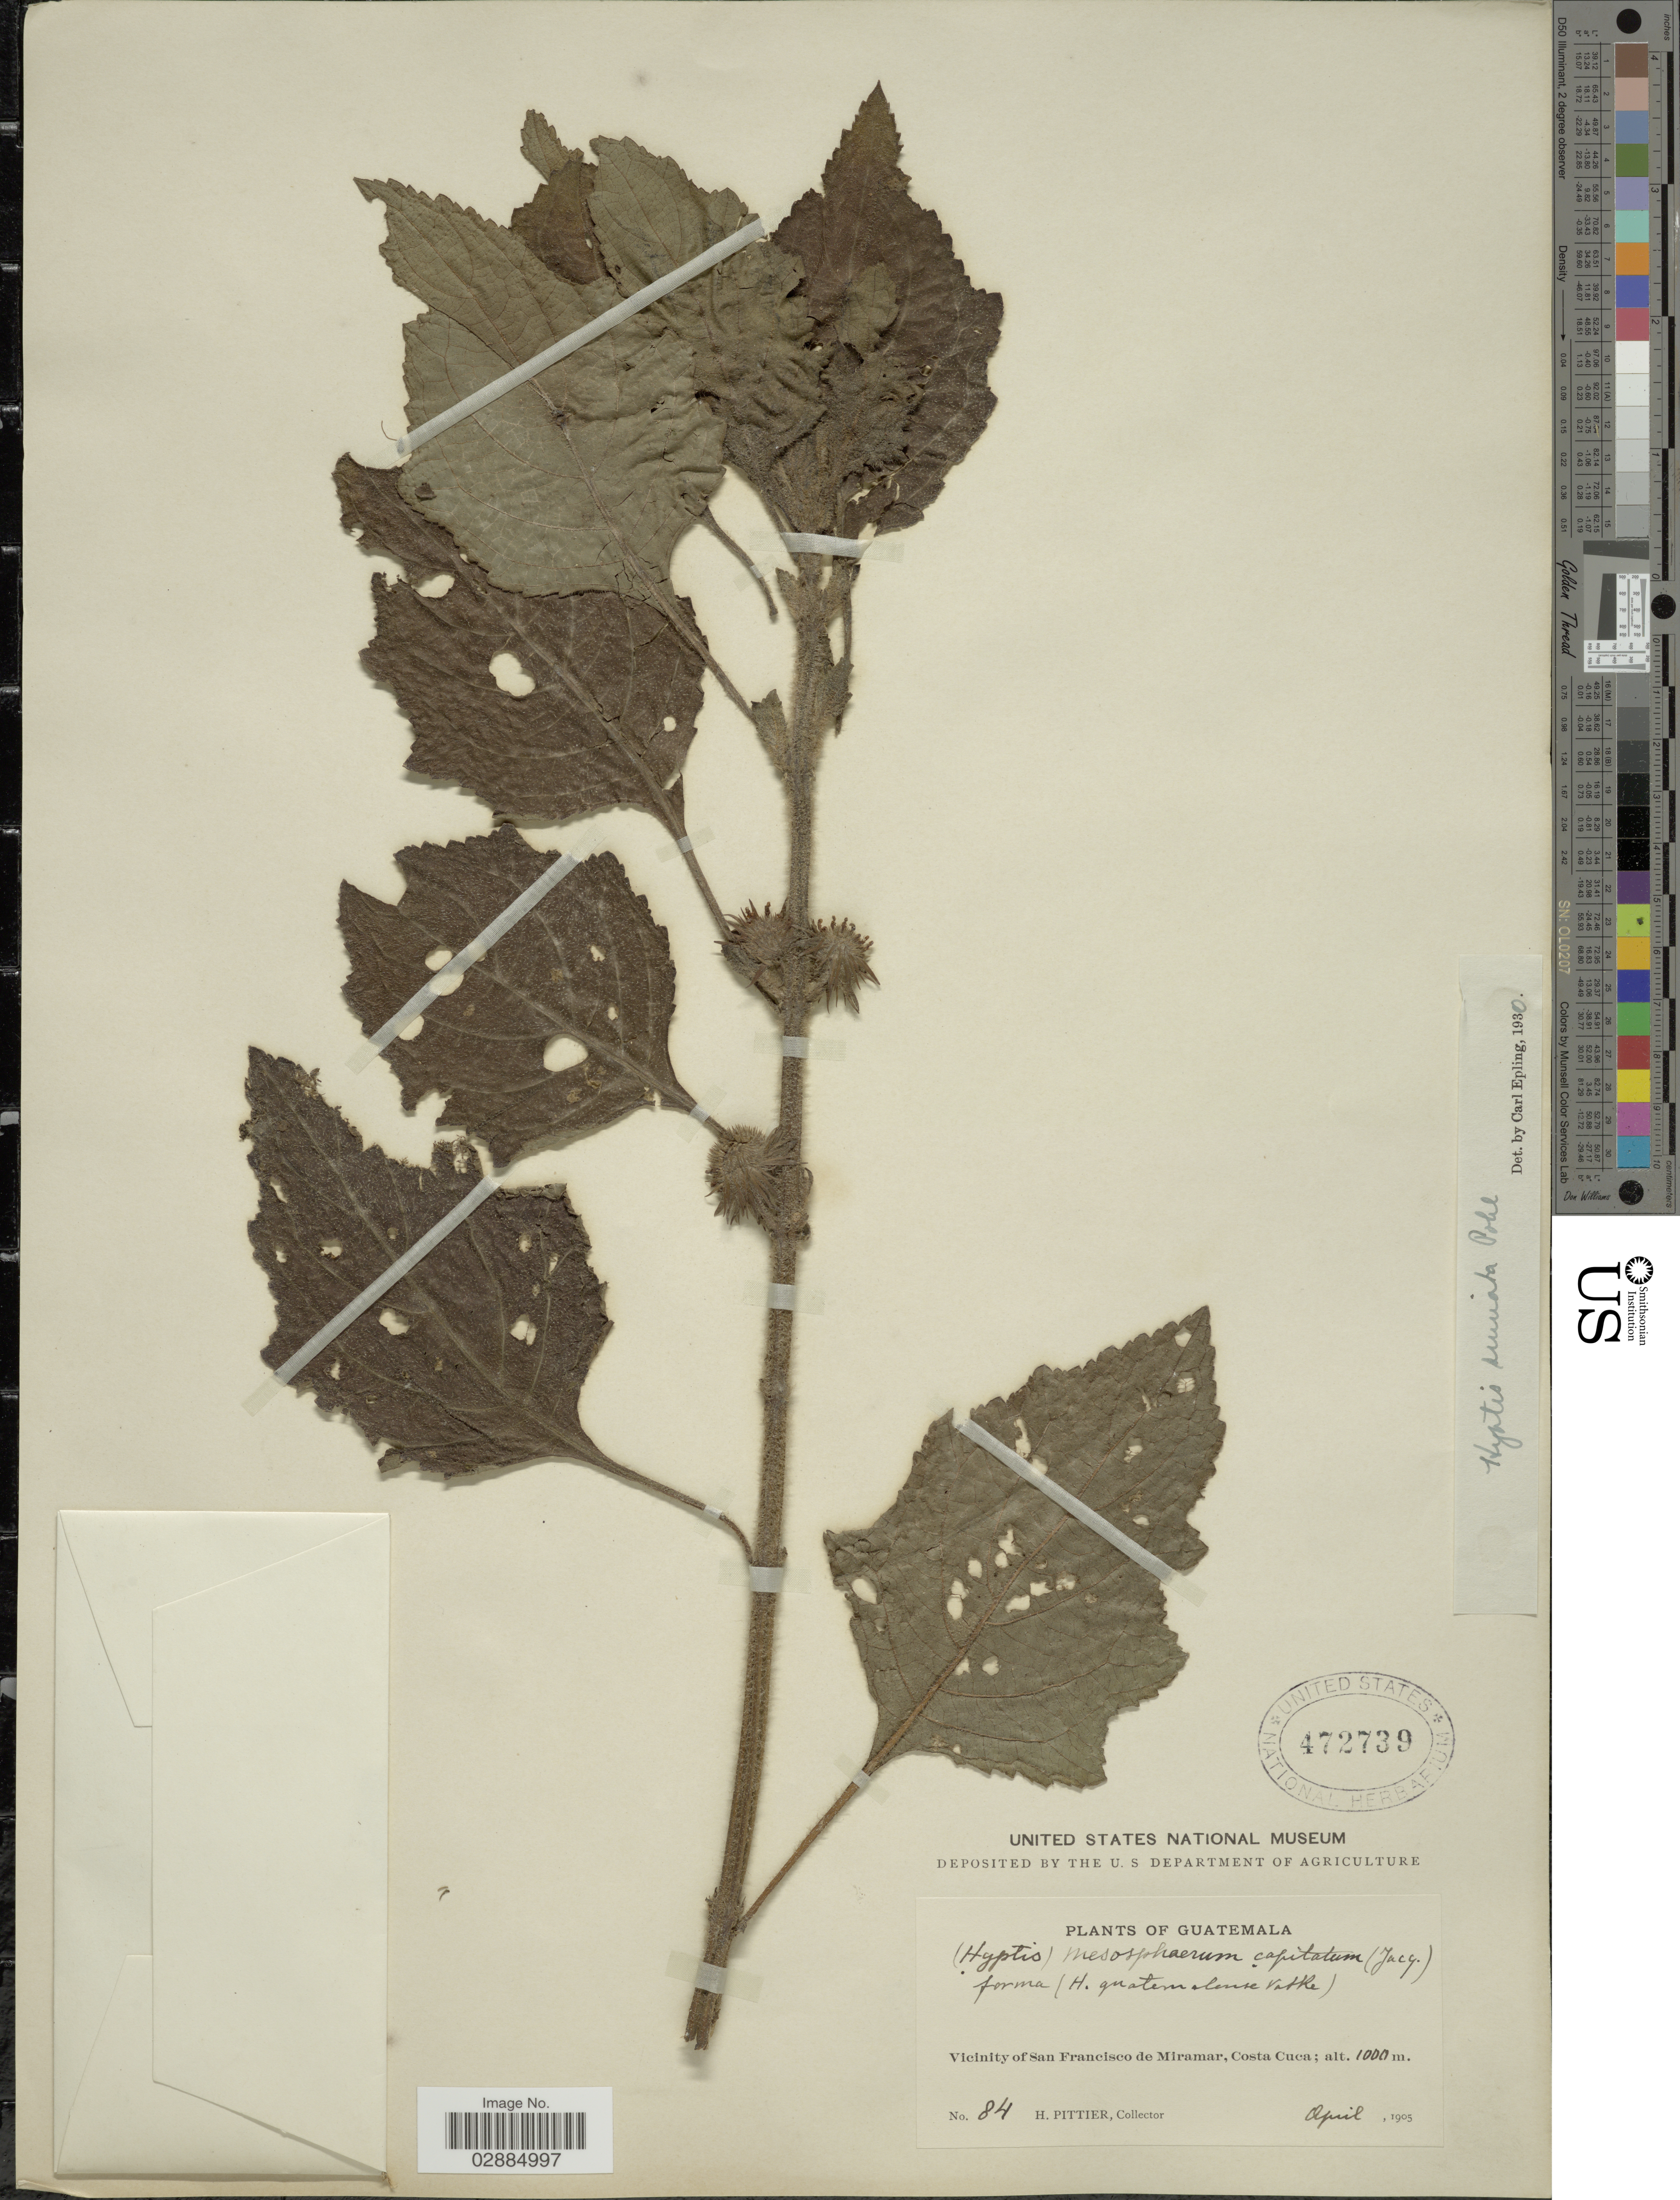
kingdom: Plantae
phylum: Tracheophyta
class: Magnoliopsida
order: Lamiales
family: Lamiaceae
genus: Hyptis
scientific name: Hyptis sinuata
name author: Pohl ex Benth.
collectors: H. F. Pittier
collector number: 84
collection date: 1905-04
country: Guatemala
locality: Vicinity of San Francisco de Miramar, Costa Cuca.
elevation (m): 1000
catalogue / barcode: US 472739